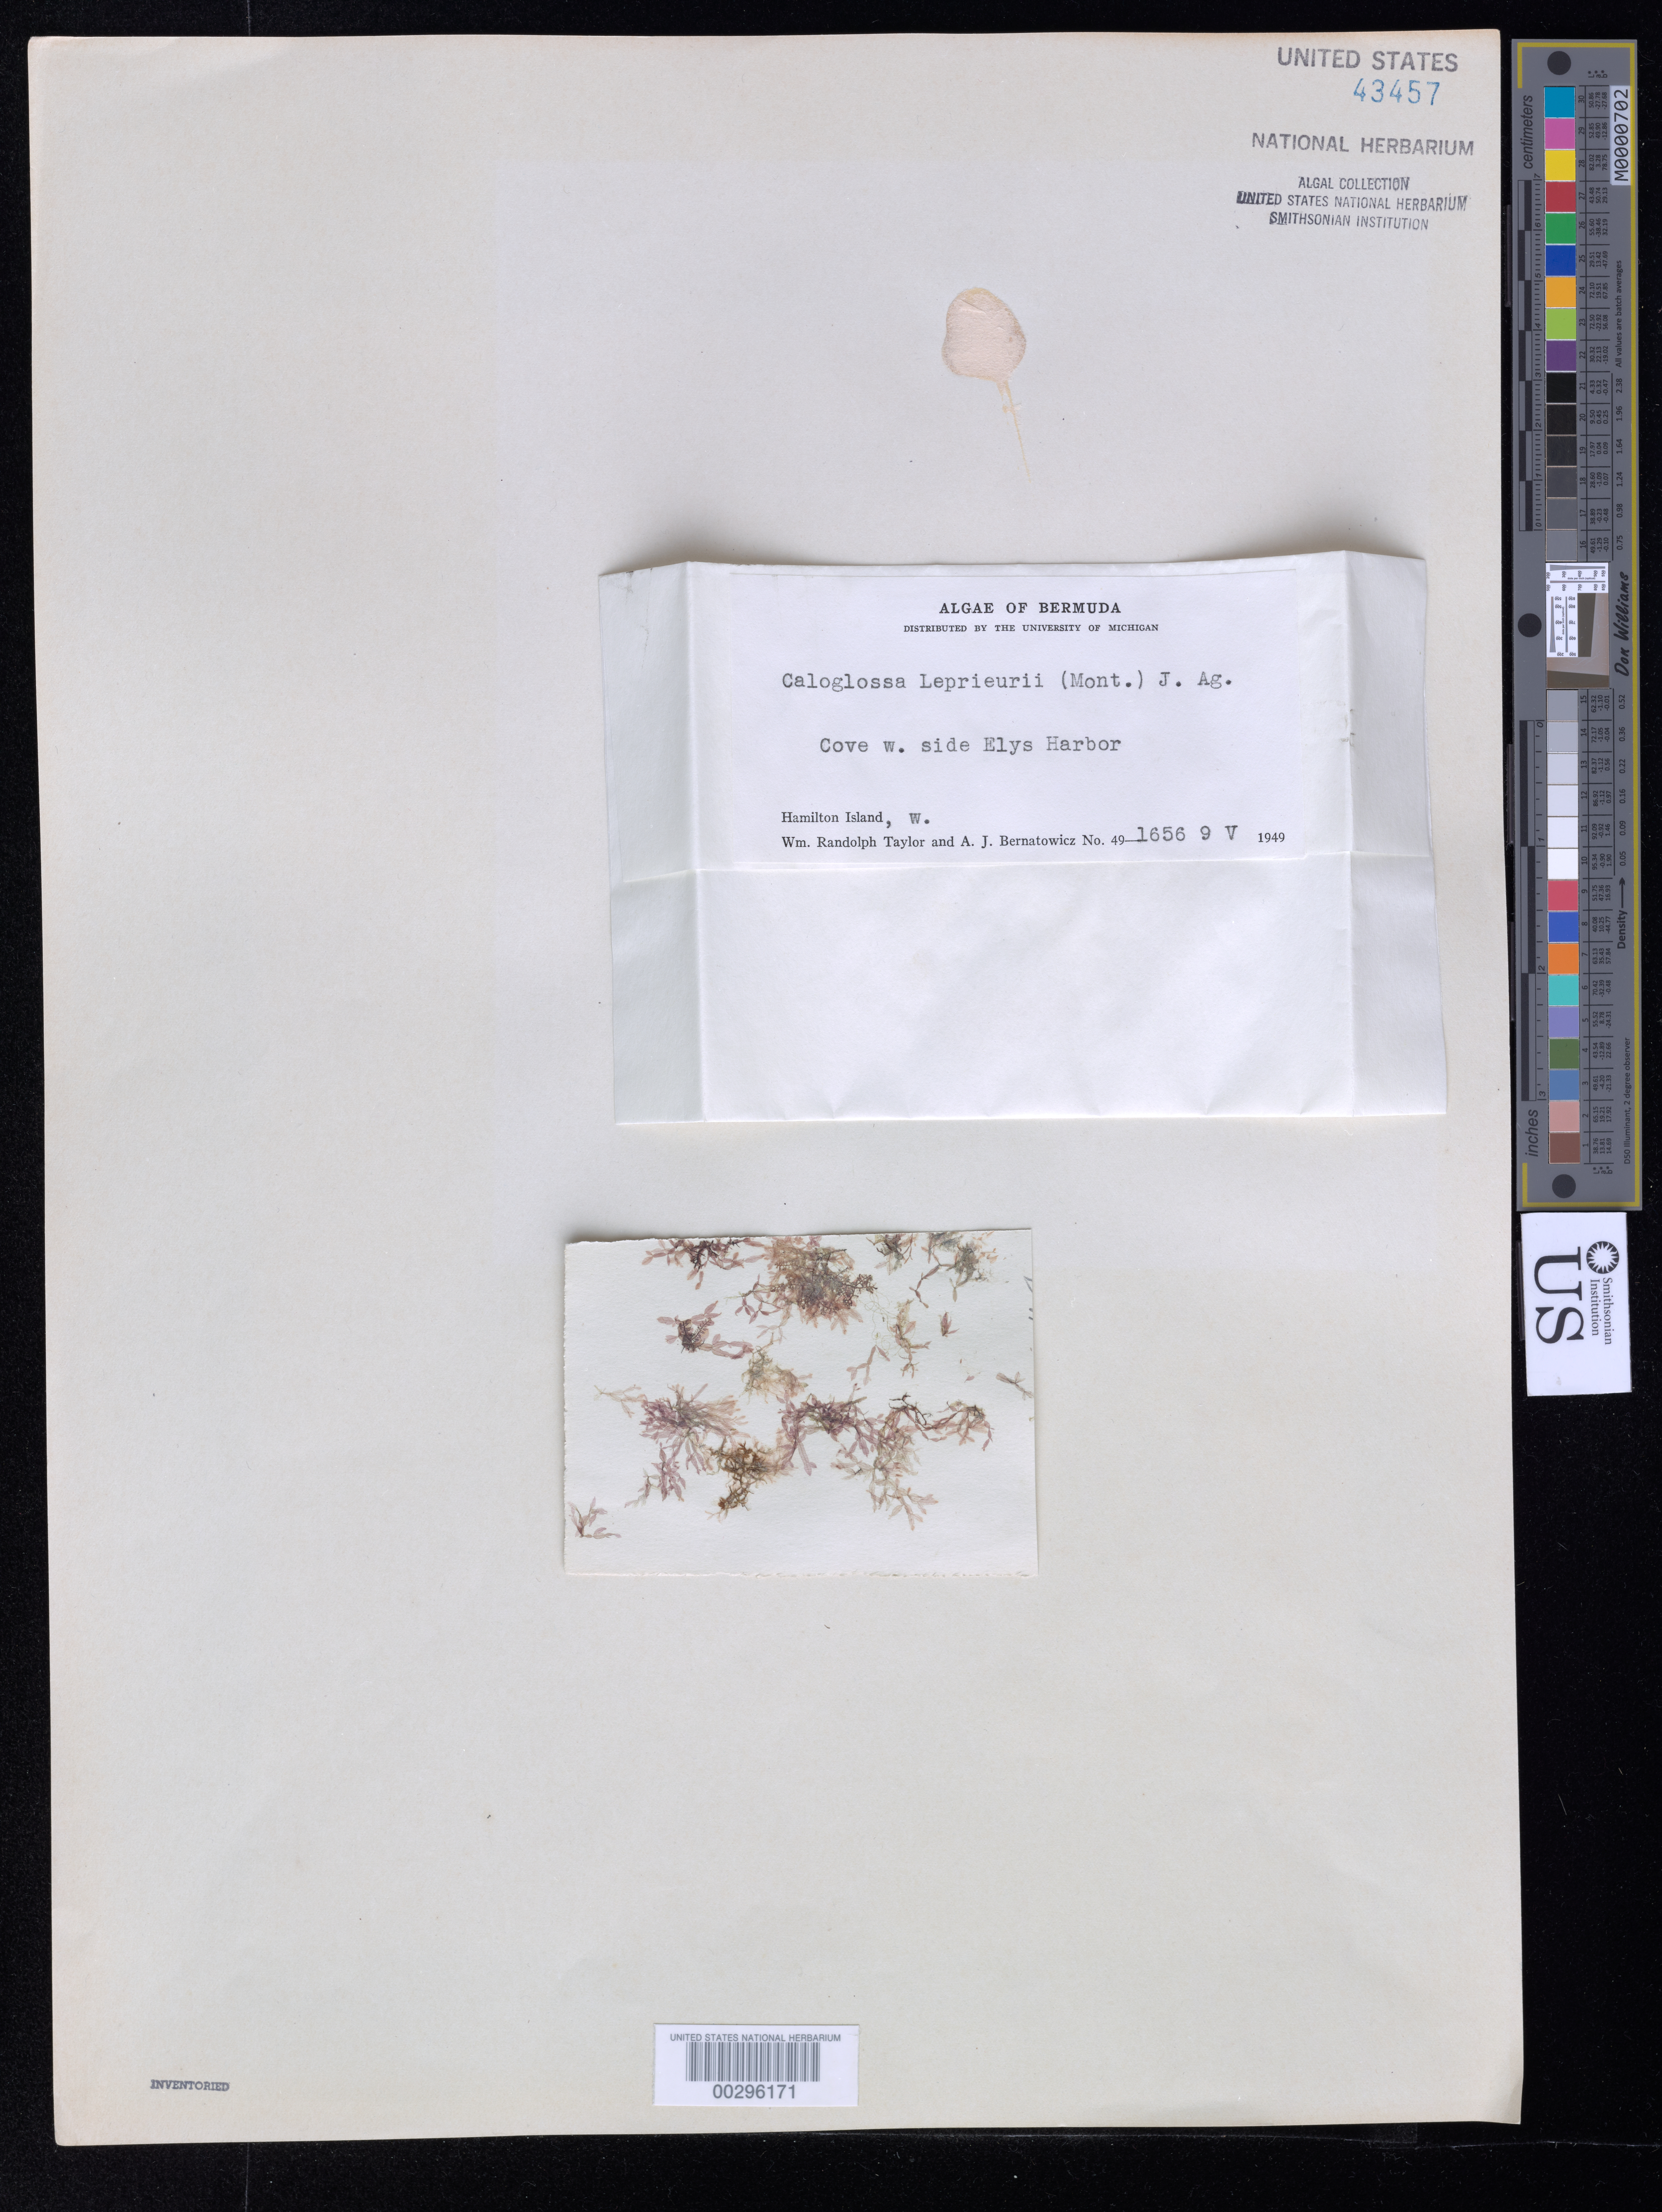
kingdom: Plantae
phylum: Rhodophyta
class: Florideophyceae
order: Ceramiales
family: Delesseriaceae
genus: Caloglossa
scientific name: Caloglossa leprieurii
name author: (Mont.) G. Martens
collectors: W. R. Taylor & A. Bernatowicz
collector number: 49-1656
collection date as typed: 09. V. 1949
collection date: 1949-05-09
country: Bermuda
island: Bermuda Island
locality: Elys Harbor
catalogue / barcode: US 43457